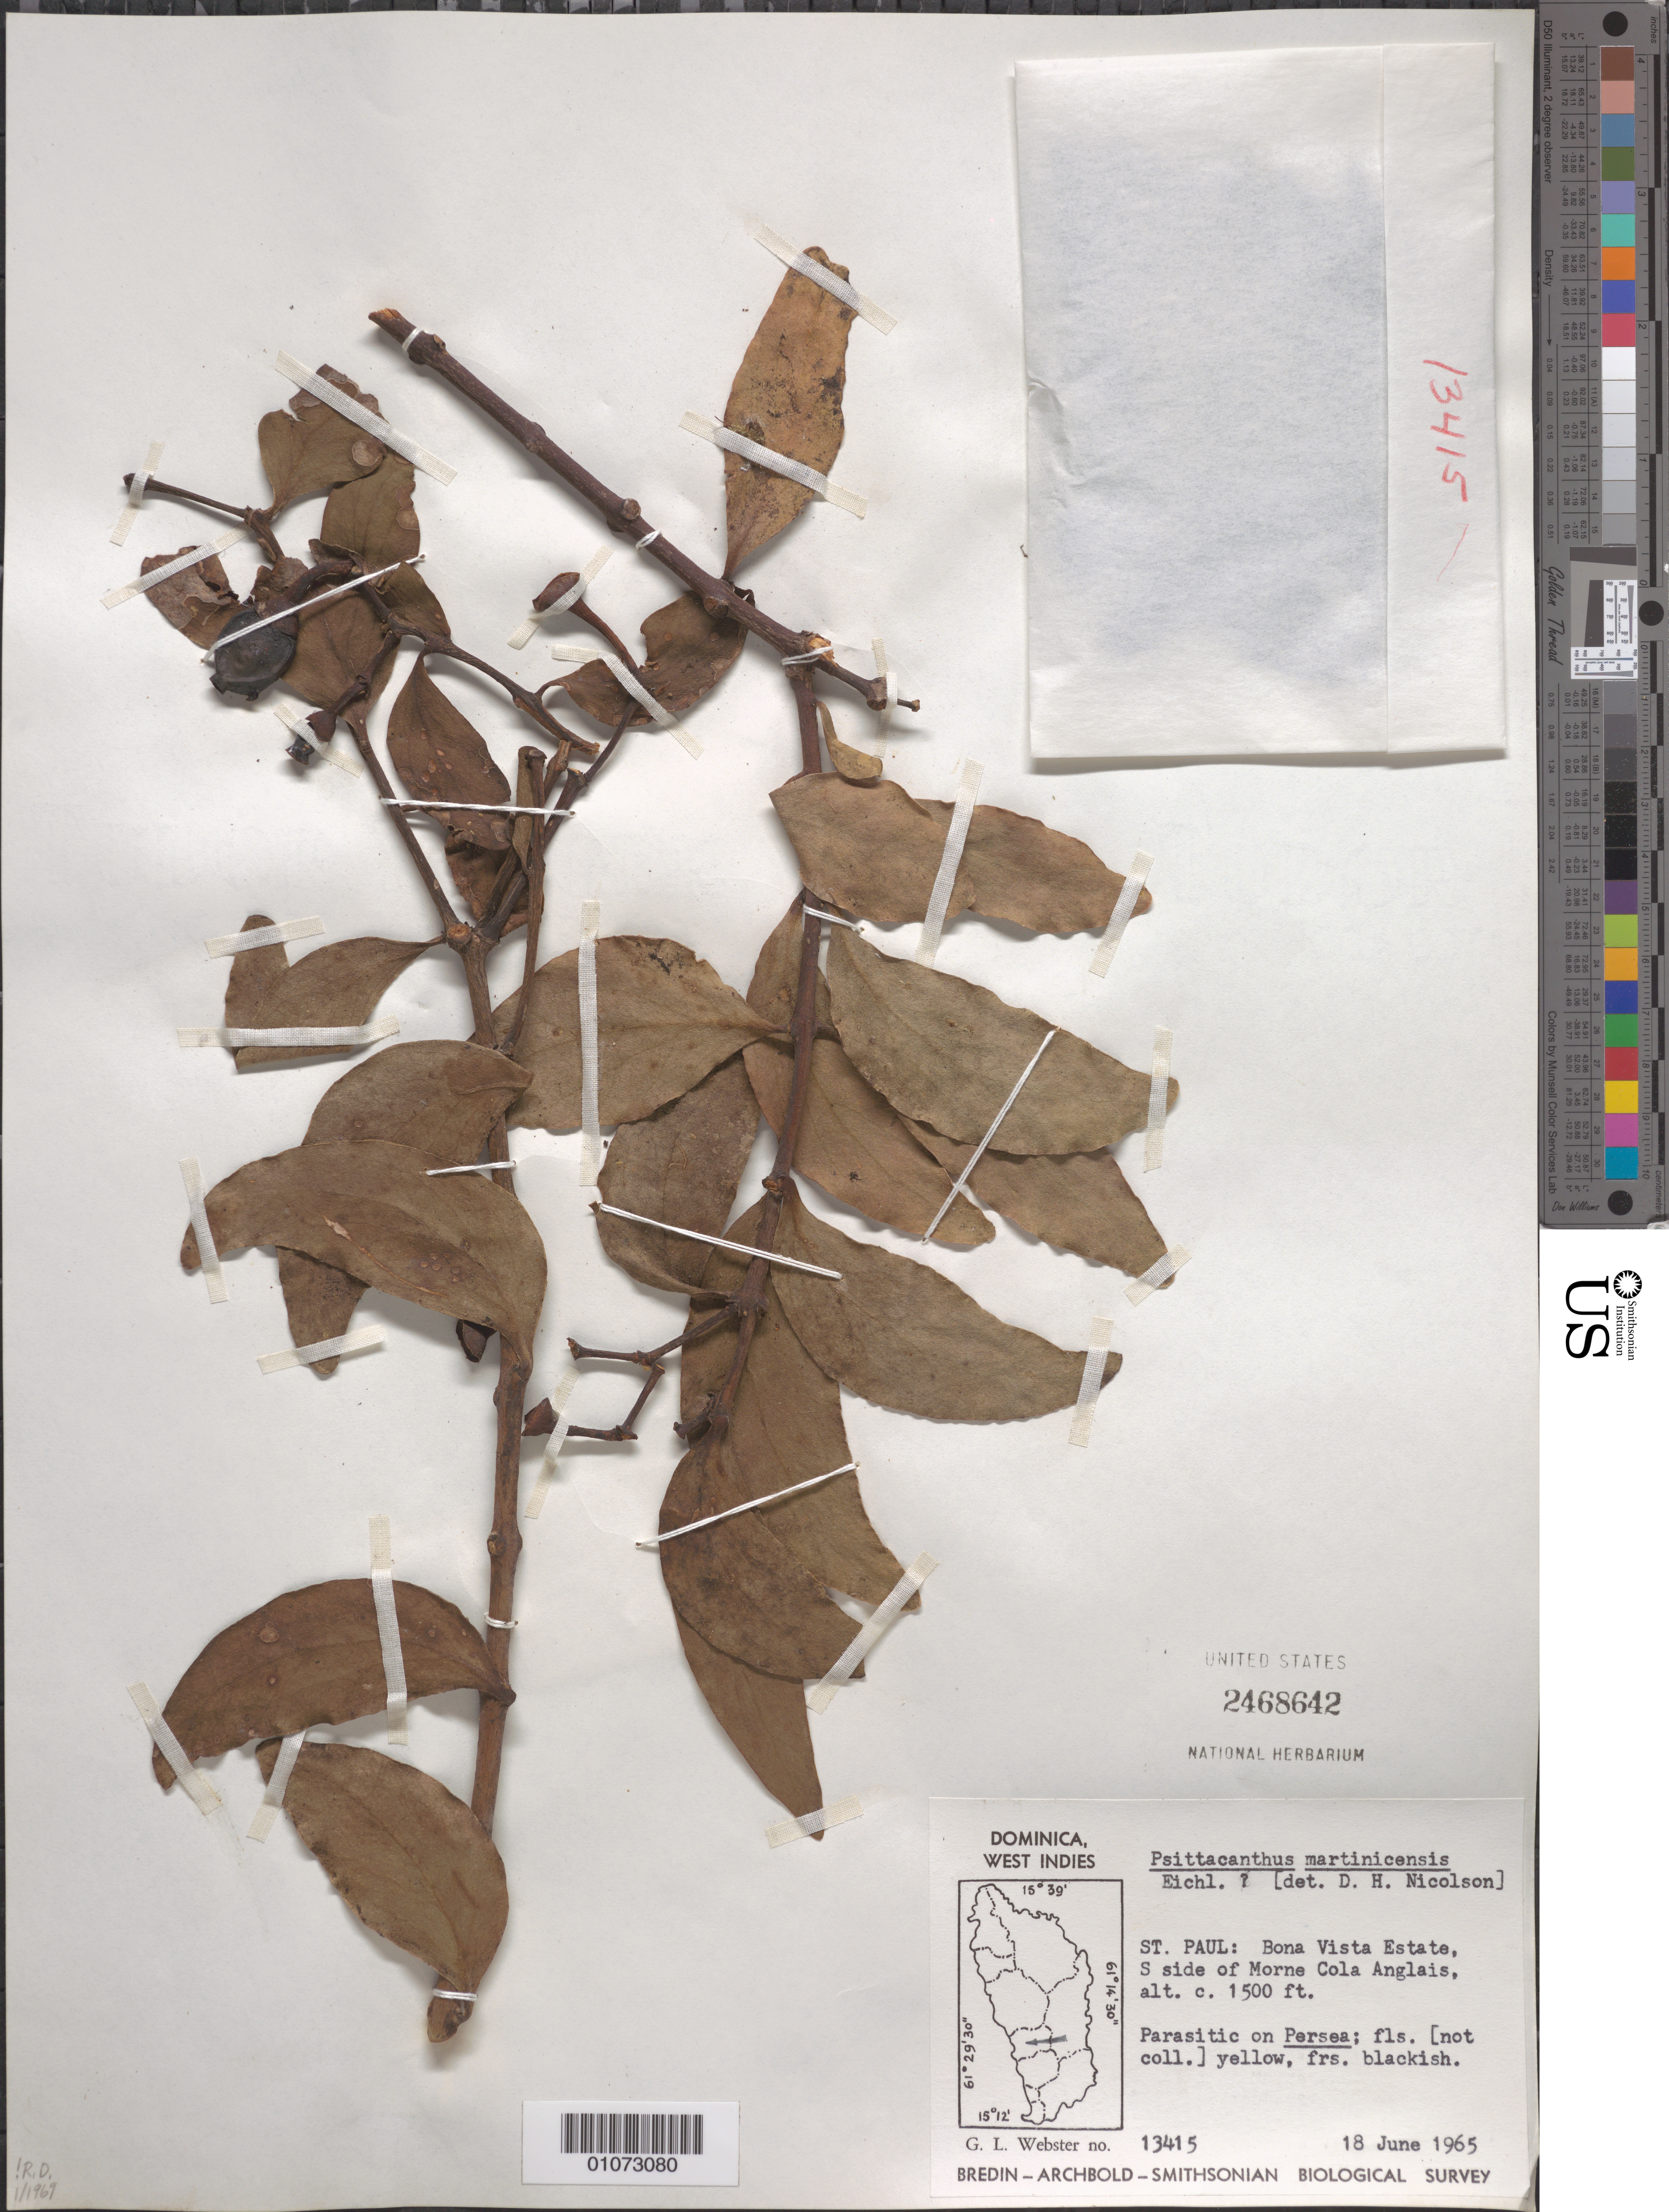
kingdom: Plantae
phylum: Tracheophyta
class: Magnoliopsida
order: Santalales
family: Loranthaceae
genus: Psittacanthus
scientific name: Psittacanthus martinicensis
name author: (C. Presl ex Schult. f.) Eichler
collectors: D. H. Nicolson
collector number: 13415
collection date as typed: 29 Oct 1964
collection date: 1964-10-29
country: Dominica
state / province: St. Paul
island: Dominica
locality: St. Paul Parish, Castleton Estate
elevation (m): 549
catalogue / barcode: US 2468642